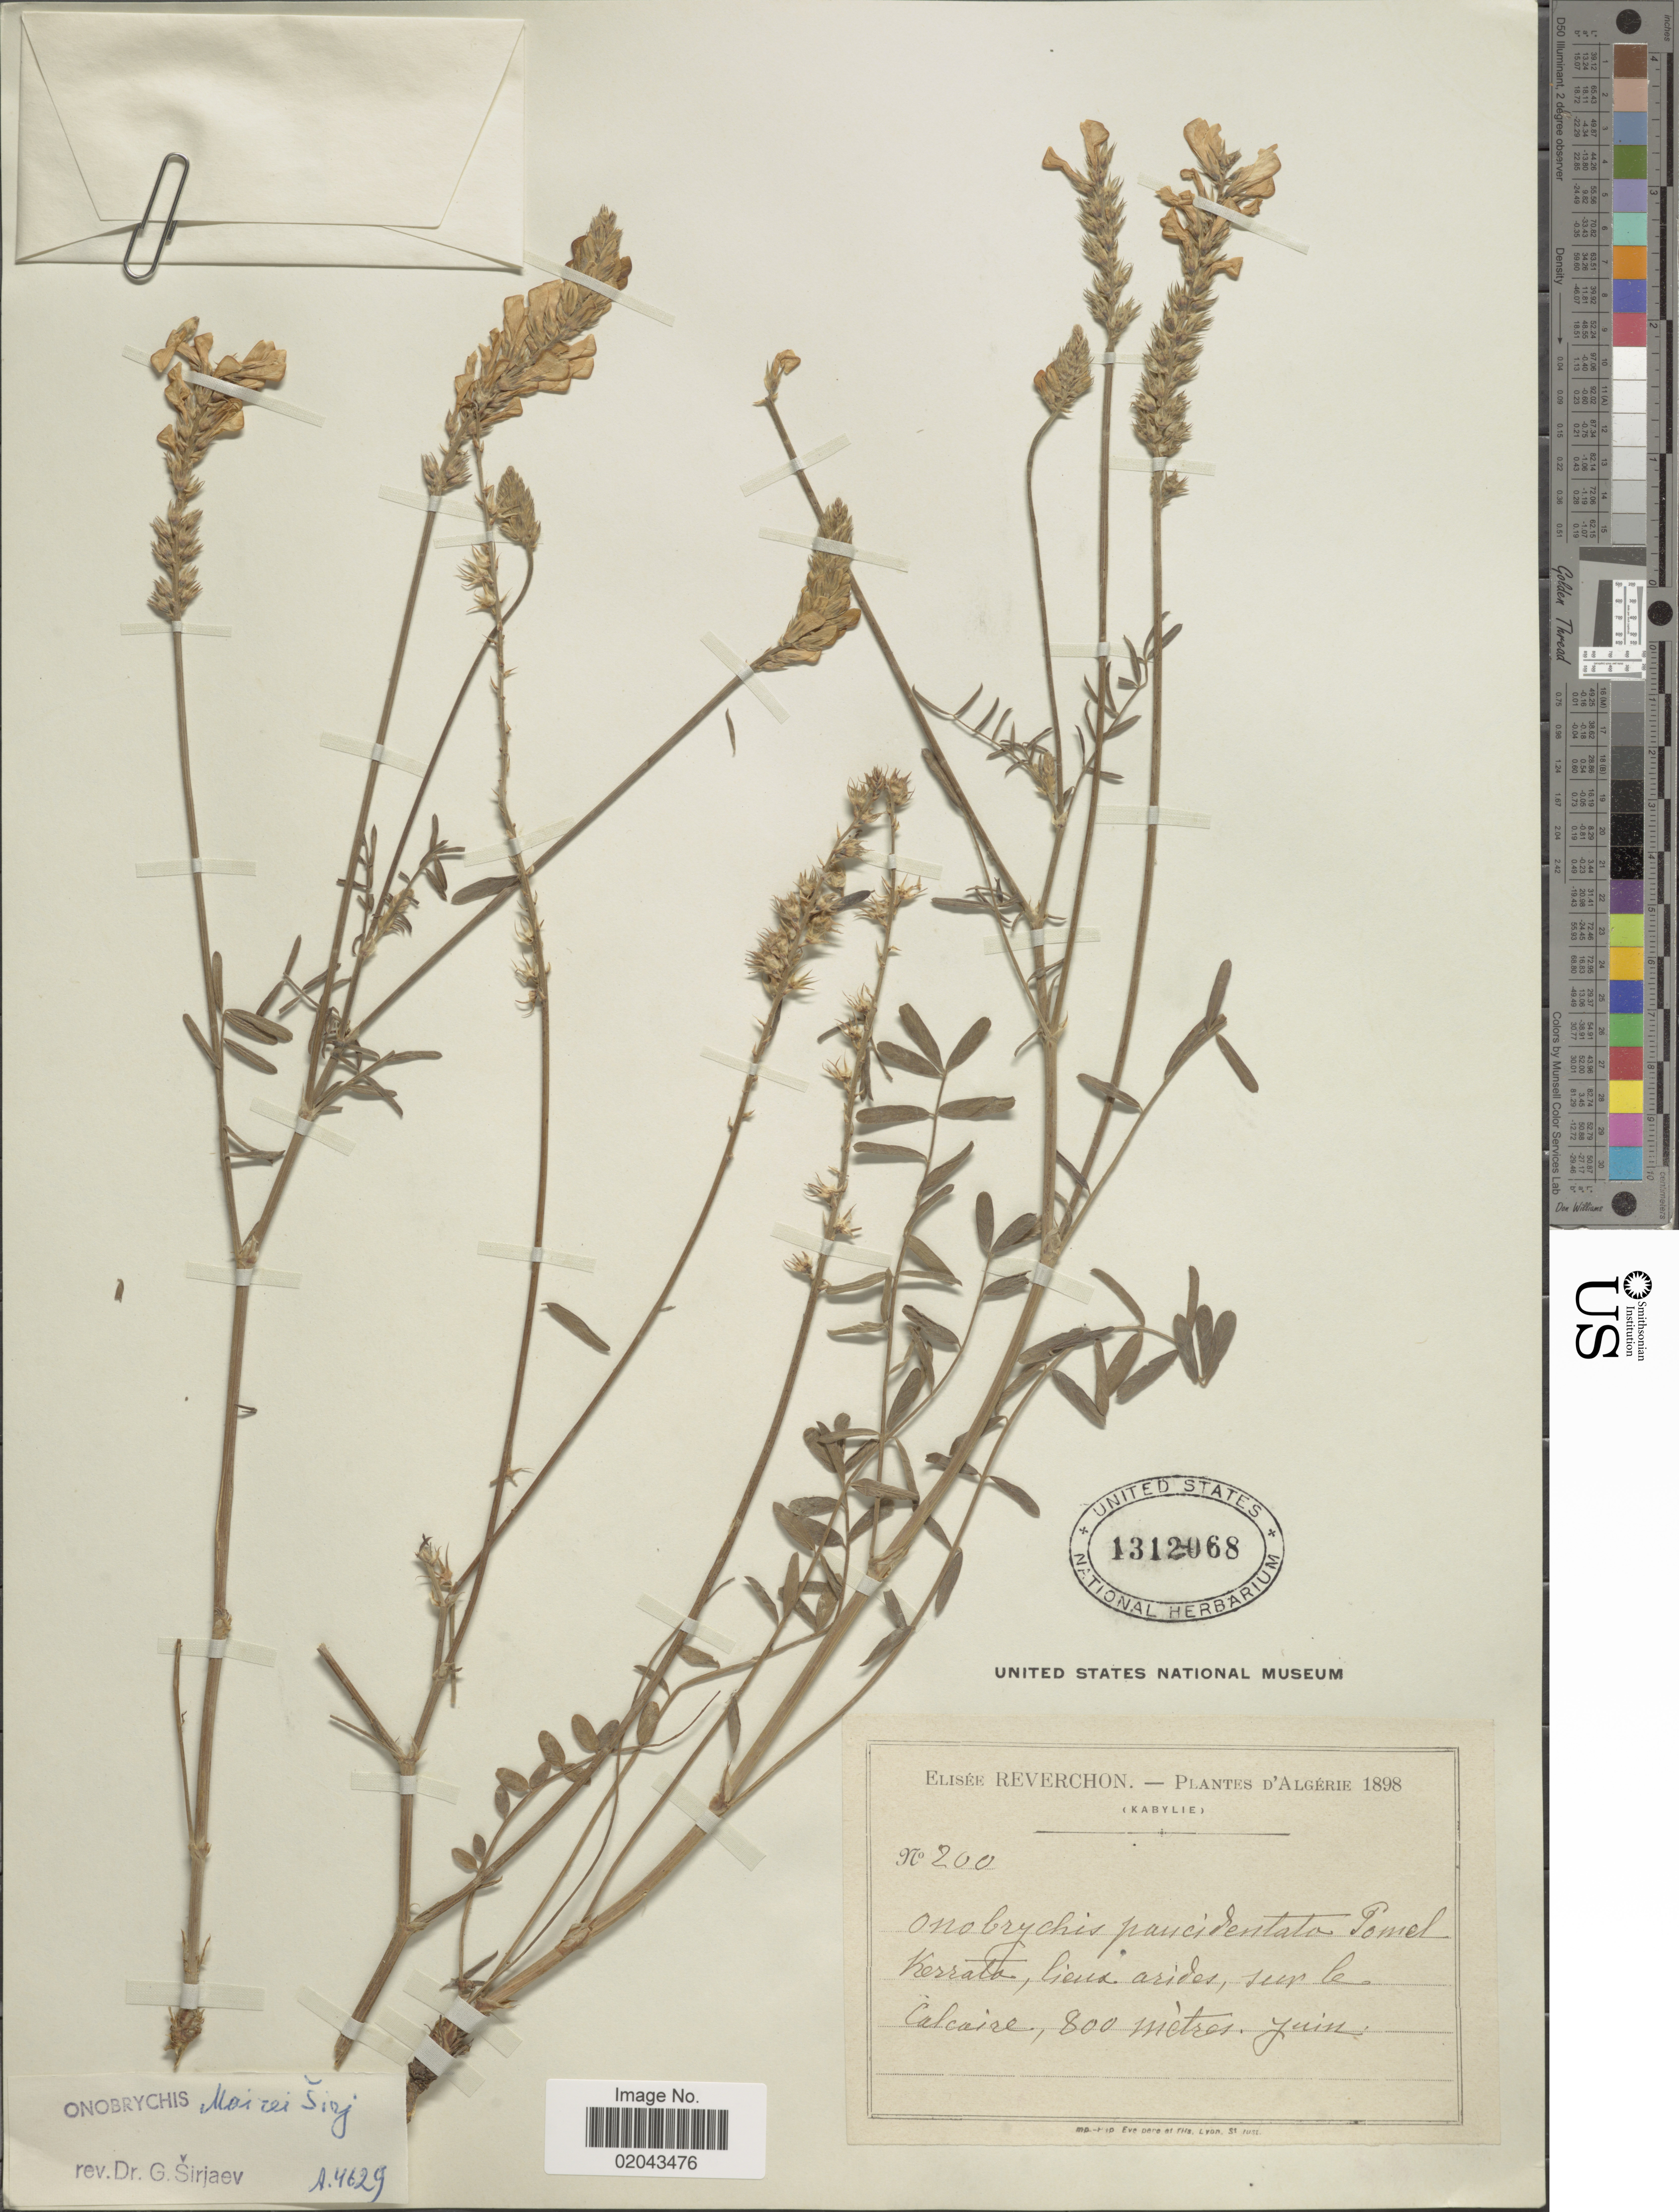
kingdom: Plantae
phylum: Tracheophyta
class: Magnoliopsida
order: Fabales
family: Fabaceae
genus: Onobrychis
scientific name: Onobrychis mairei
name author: Širj.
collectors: E. Reverchon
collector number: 200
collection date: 1898-06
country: Algeria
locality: D'Algerie, Kerrata, lieux arides, sur le Calcarire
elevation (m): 800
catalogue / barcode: US 1312068